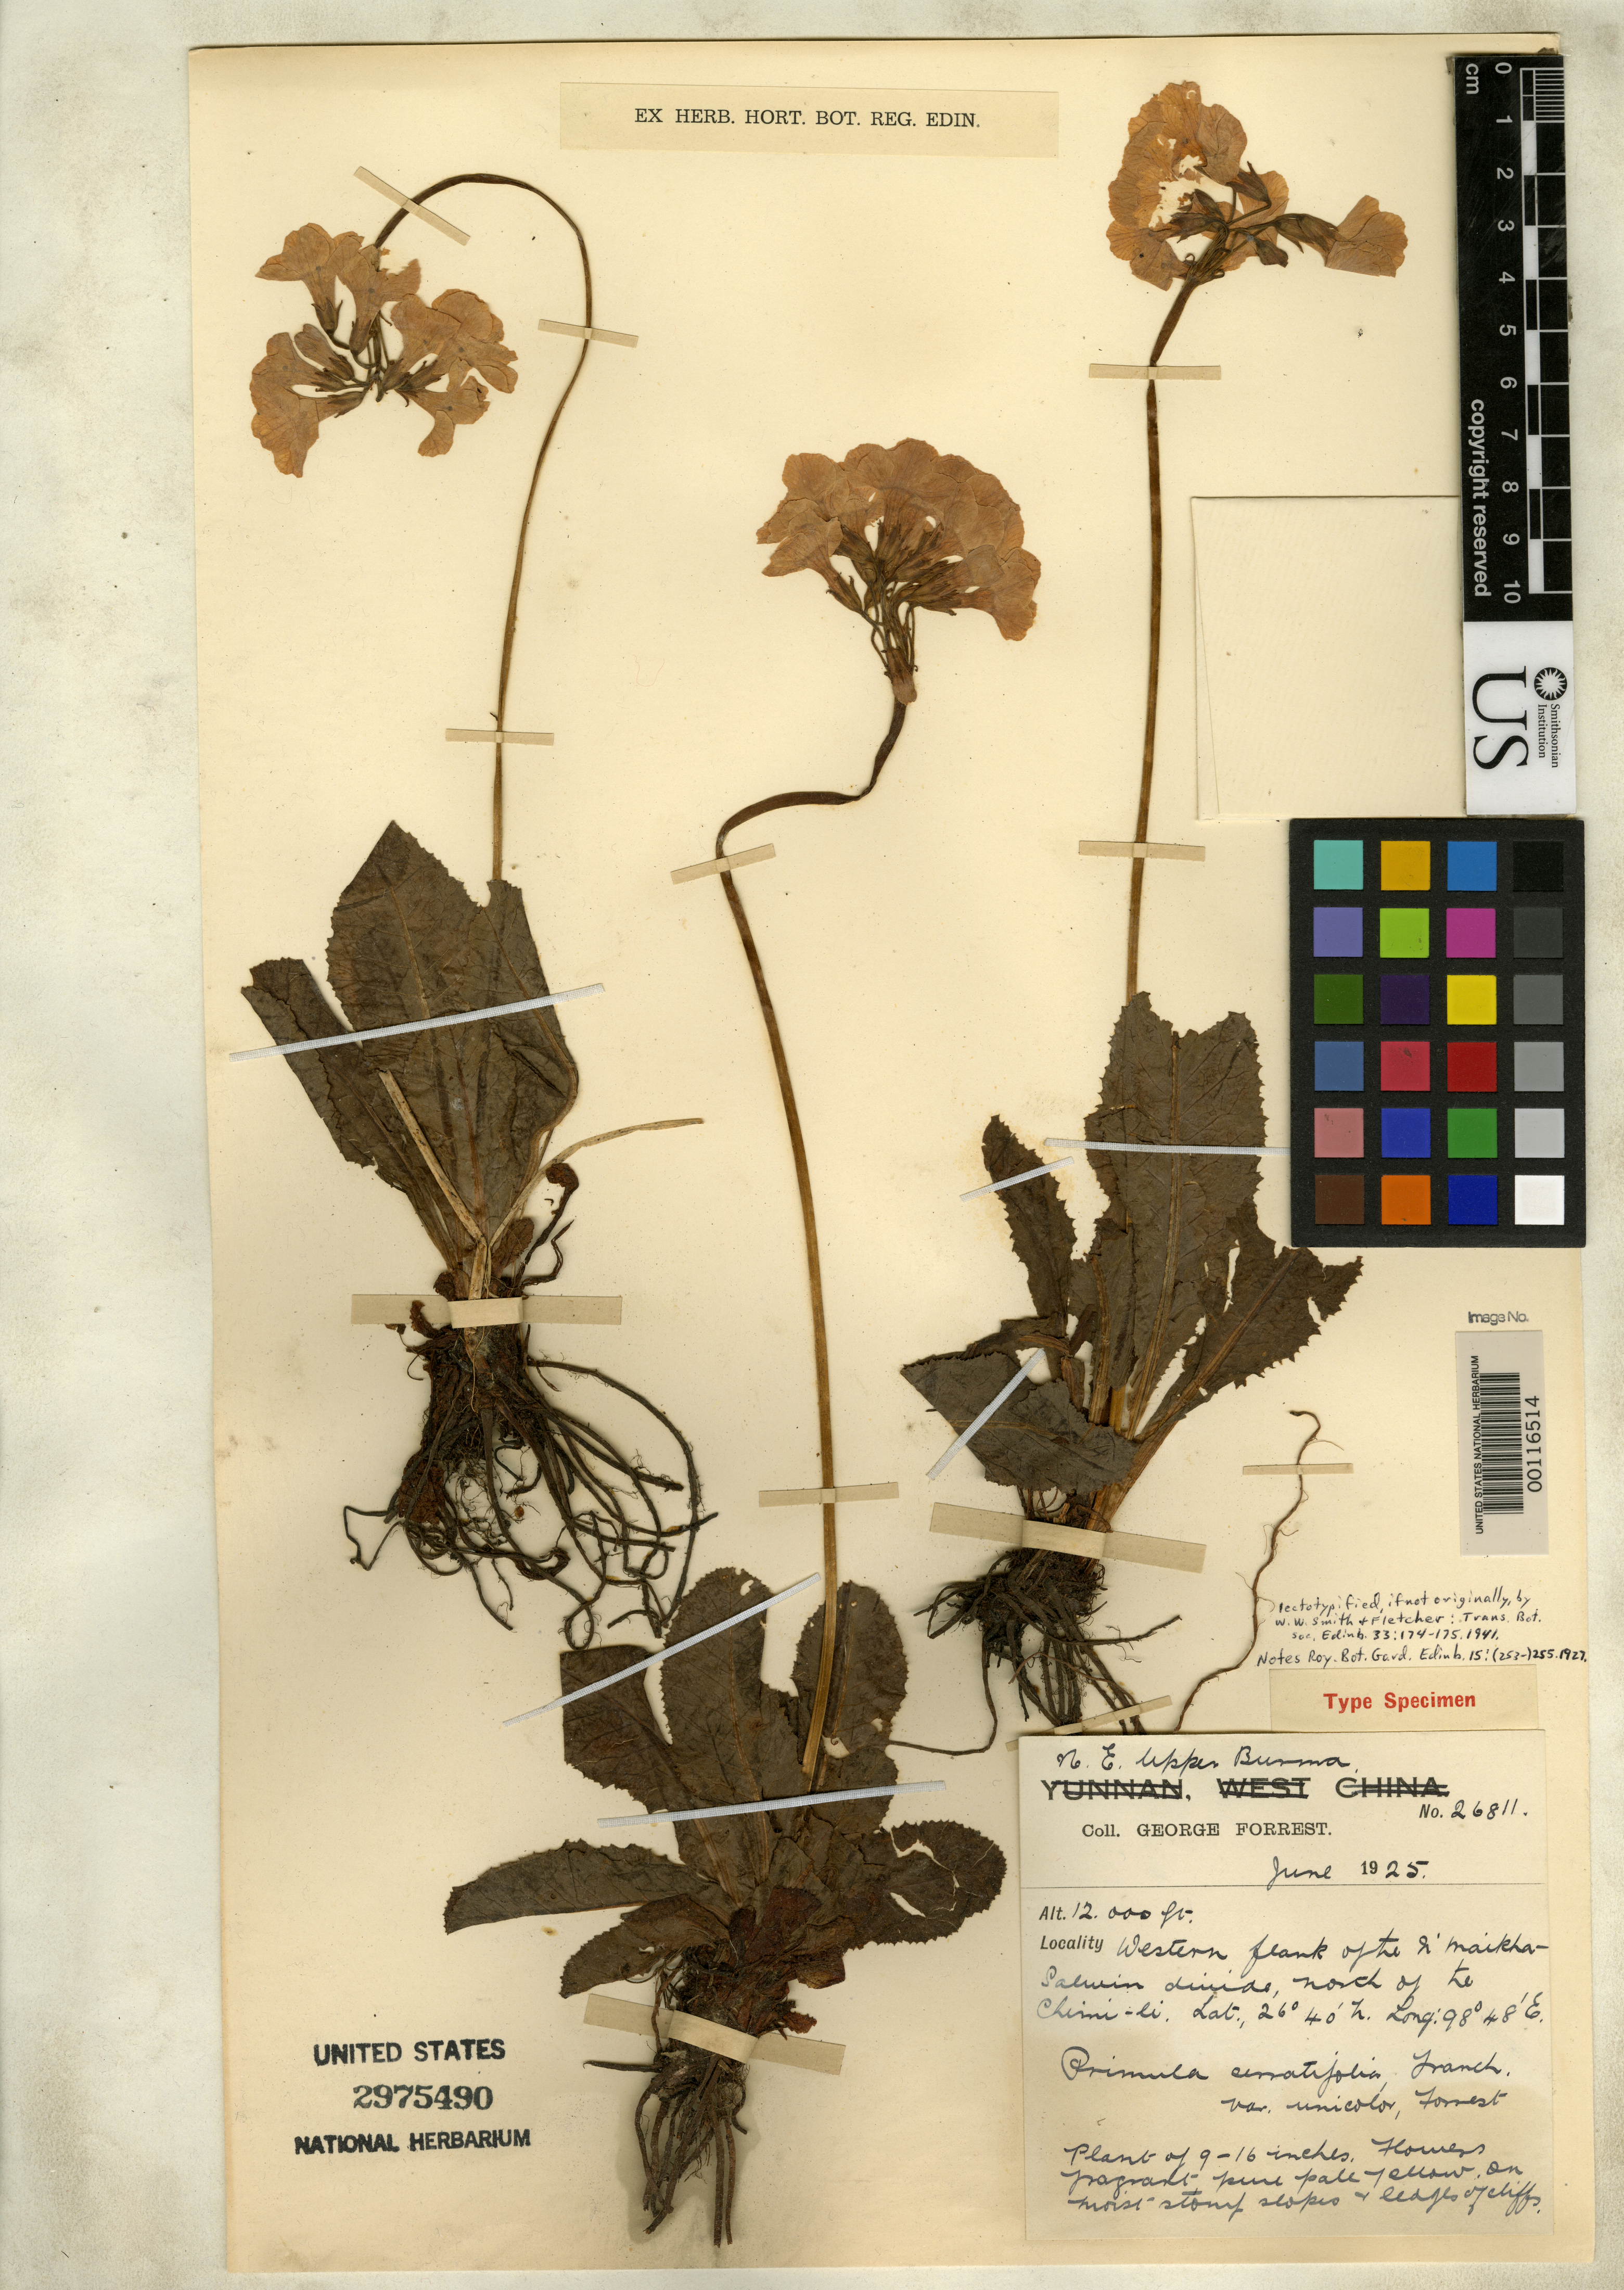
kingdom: Plantae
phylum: Tracheophyta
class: Magnoliopsida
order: Ericales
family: Primulaceae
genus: Primula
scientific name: Primula serratifolia var. unicolor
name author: Forrest in W.W. Sm. & Forrest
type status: Isolectotype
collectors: G. Forrest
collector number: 26811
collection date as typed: Jun 1925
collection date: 1925-06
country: Myanmar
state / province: Kachin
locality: Western flank of N'maikha - Salween divide, N of Chimi-li.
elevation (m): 3658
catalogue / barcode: US 2975490